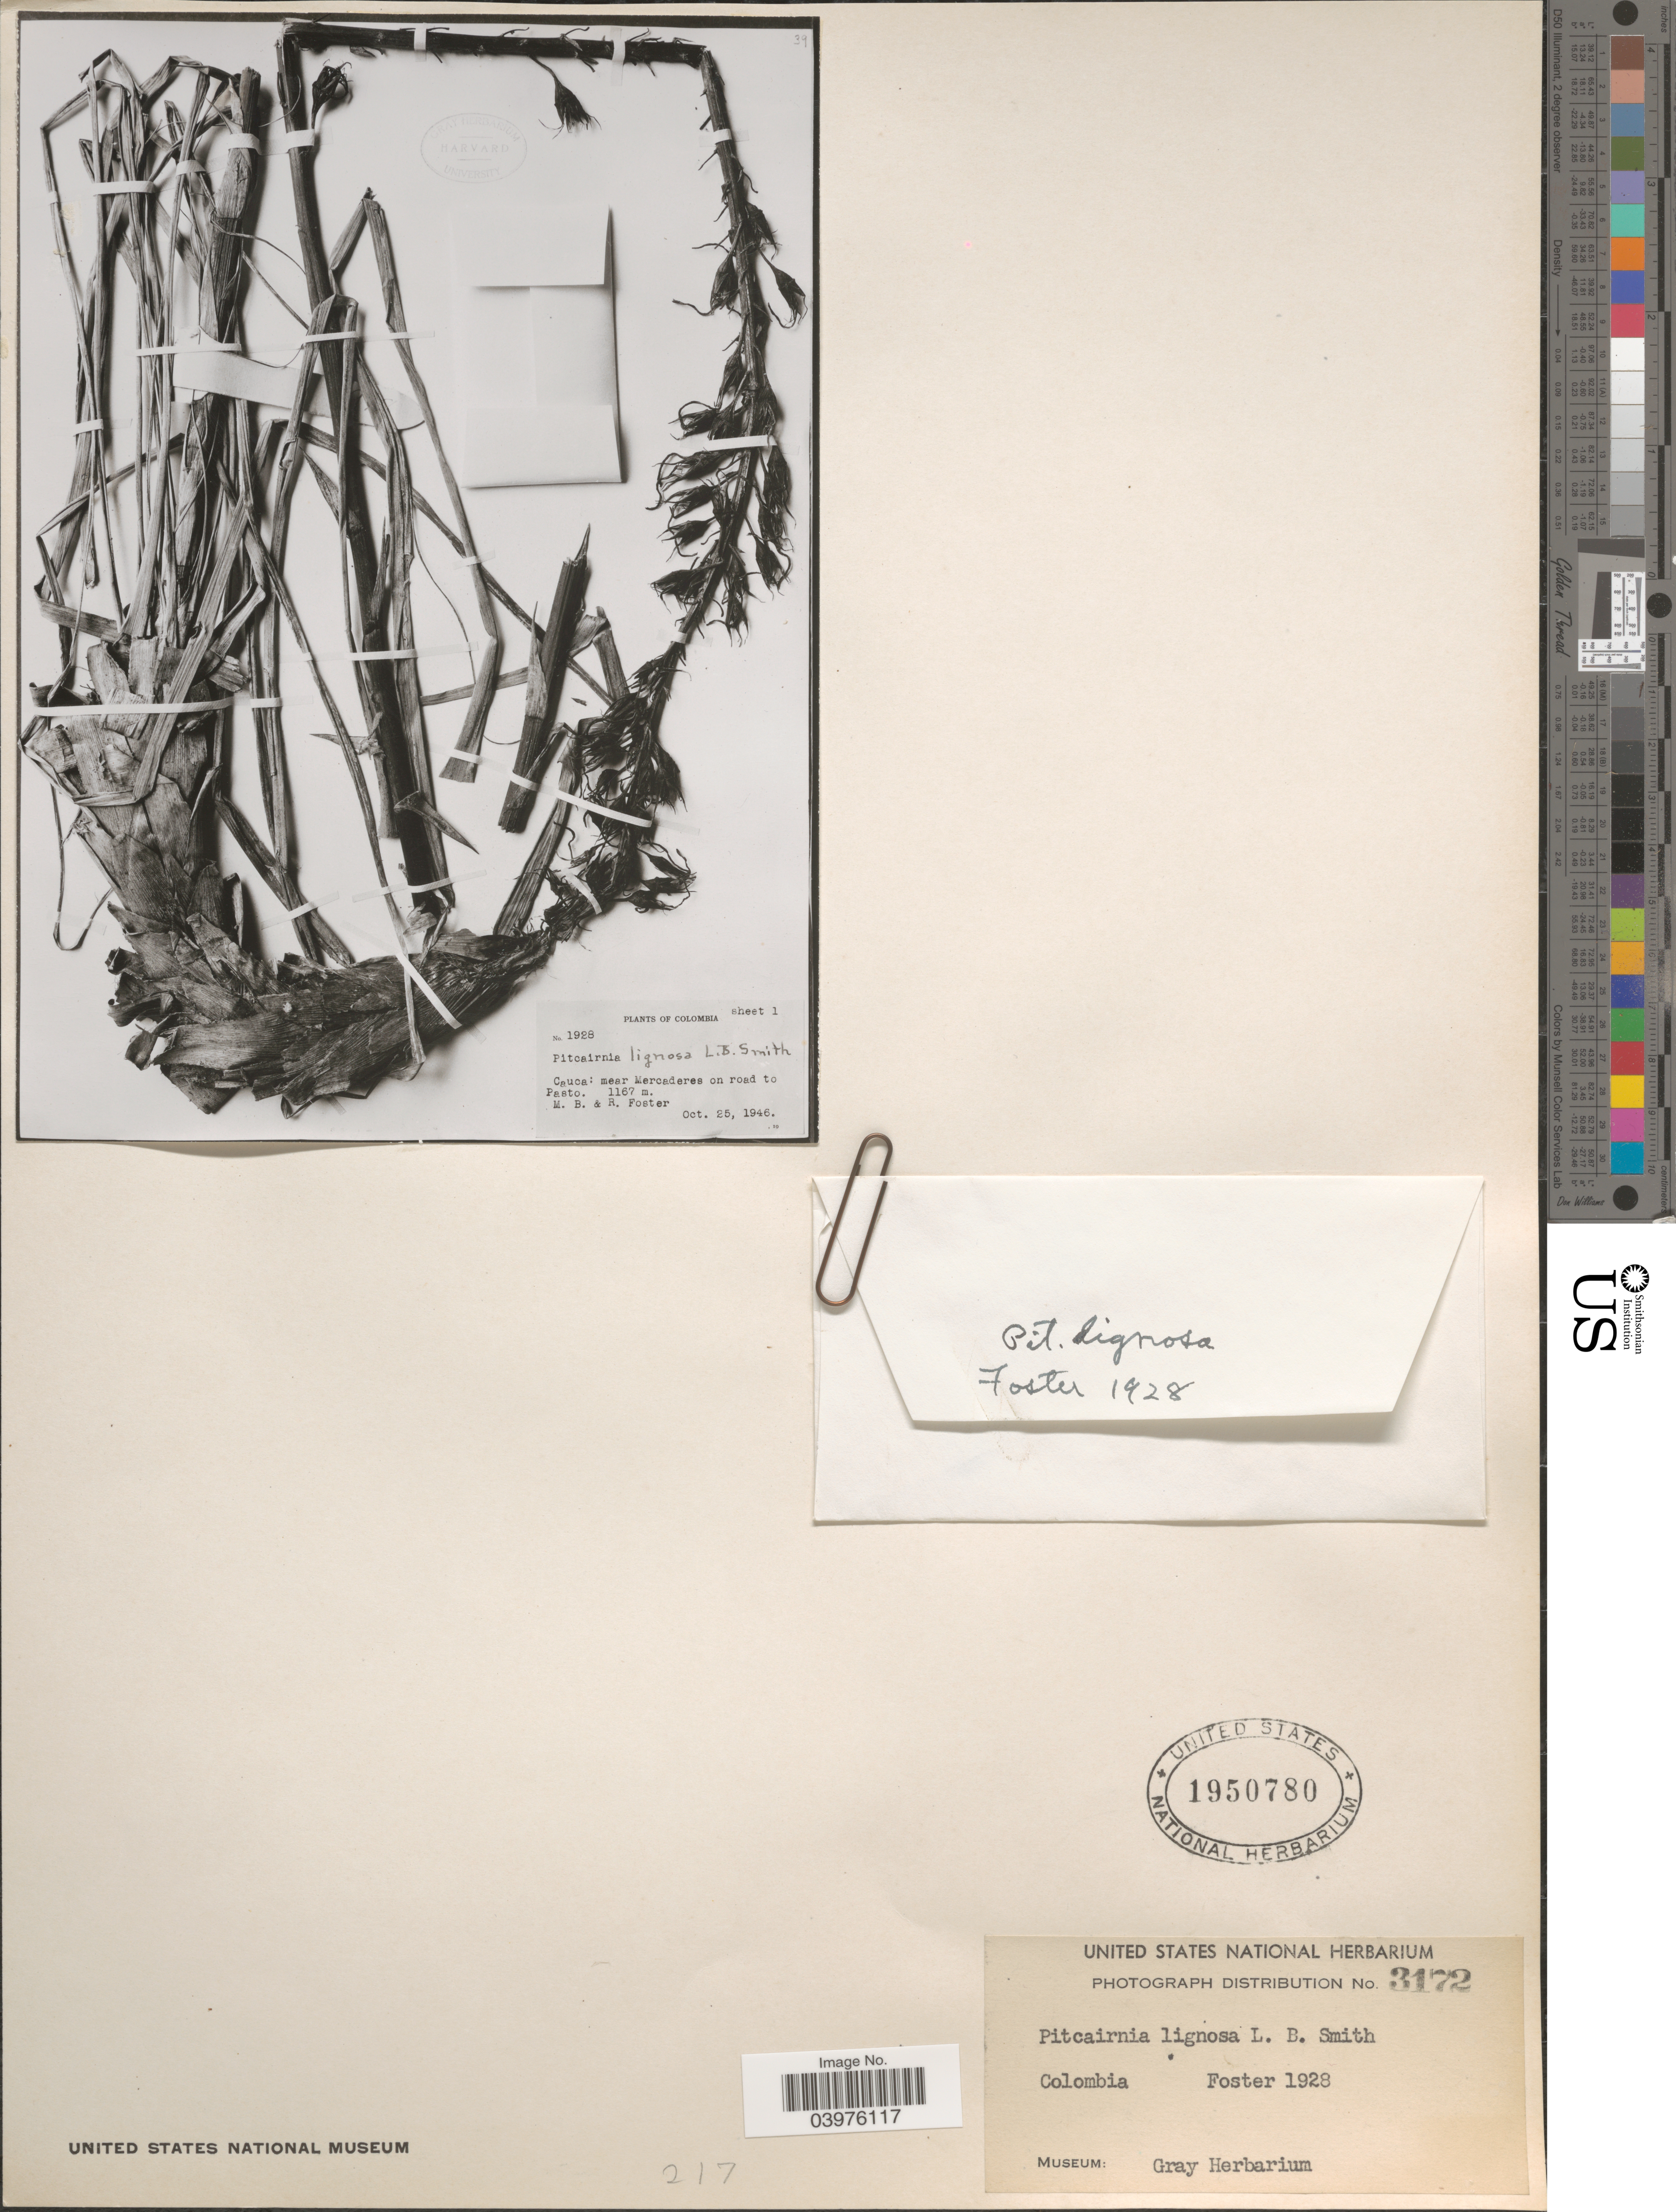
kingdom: Plantae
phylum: Tracheophyta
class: Liliopsida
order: Poales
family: Bromeliaceae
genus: Pitcairnia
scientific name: Pitcairnia lignosa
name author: L.B. Sm.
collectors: M. B. Foster & R. Foster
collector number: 1928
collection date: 1946-10-25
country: Colombia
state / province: Cauca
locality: Near Mercaderes on road to Pasto.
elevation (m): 1167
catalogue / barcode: US 1950780